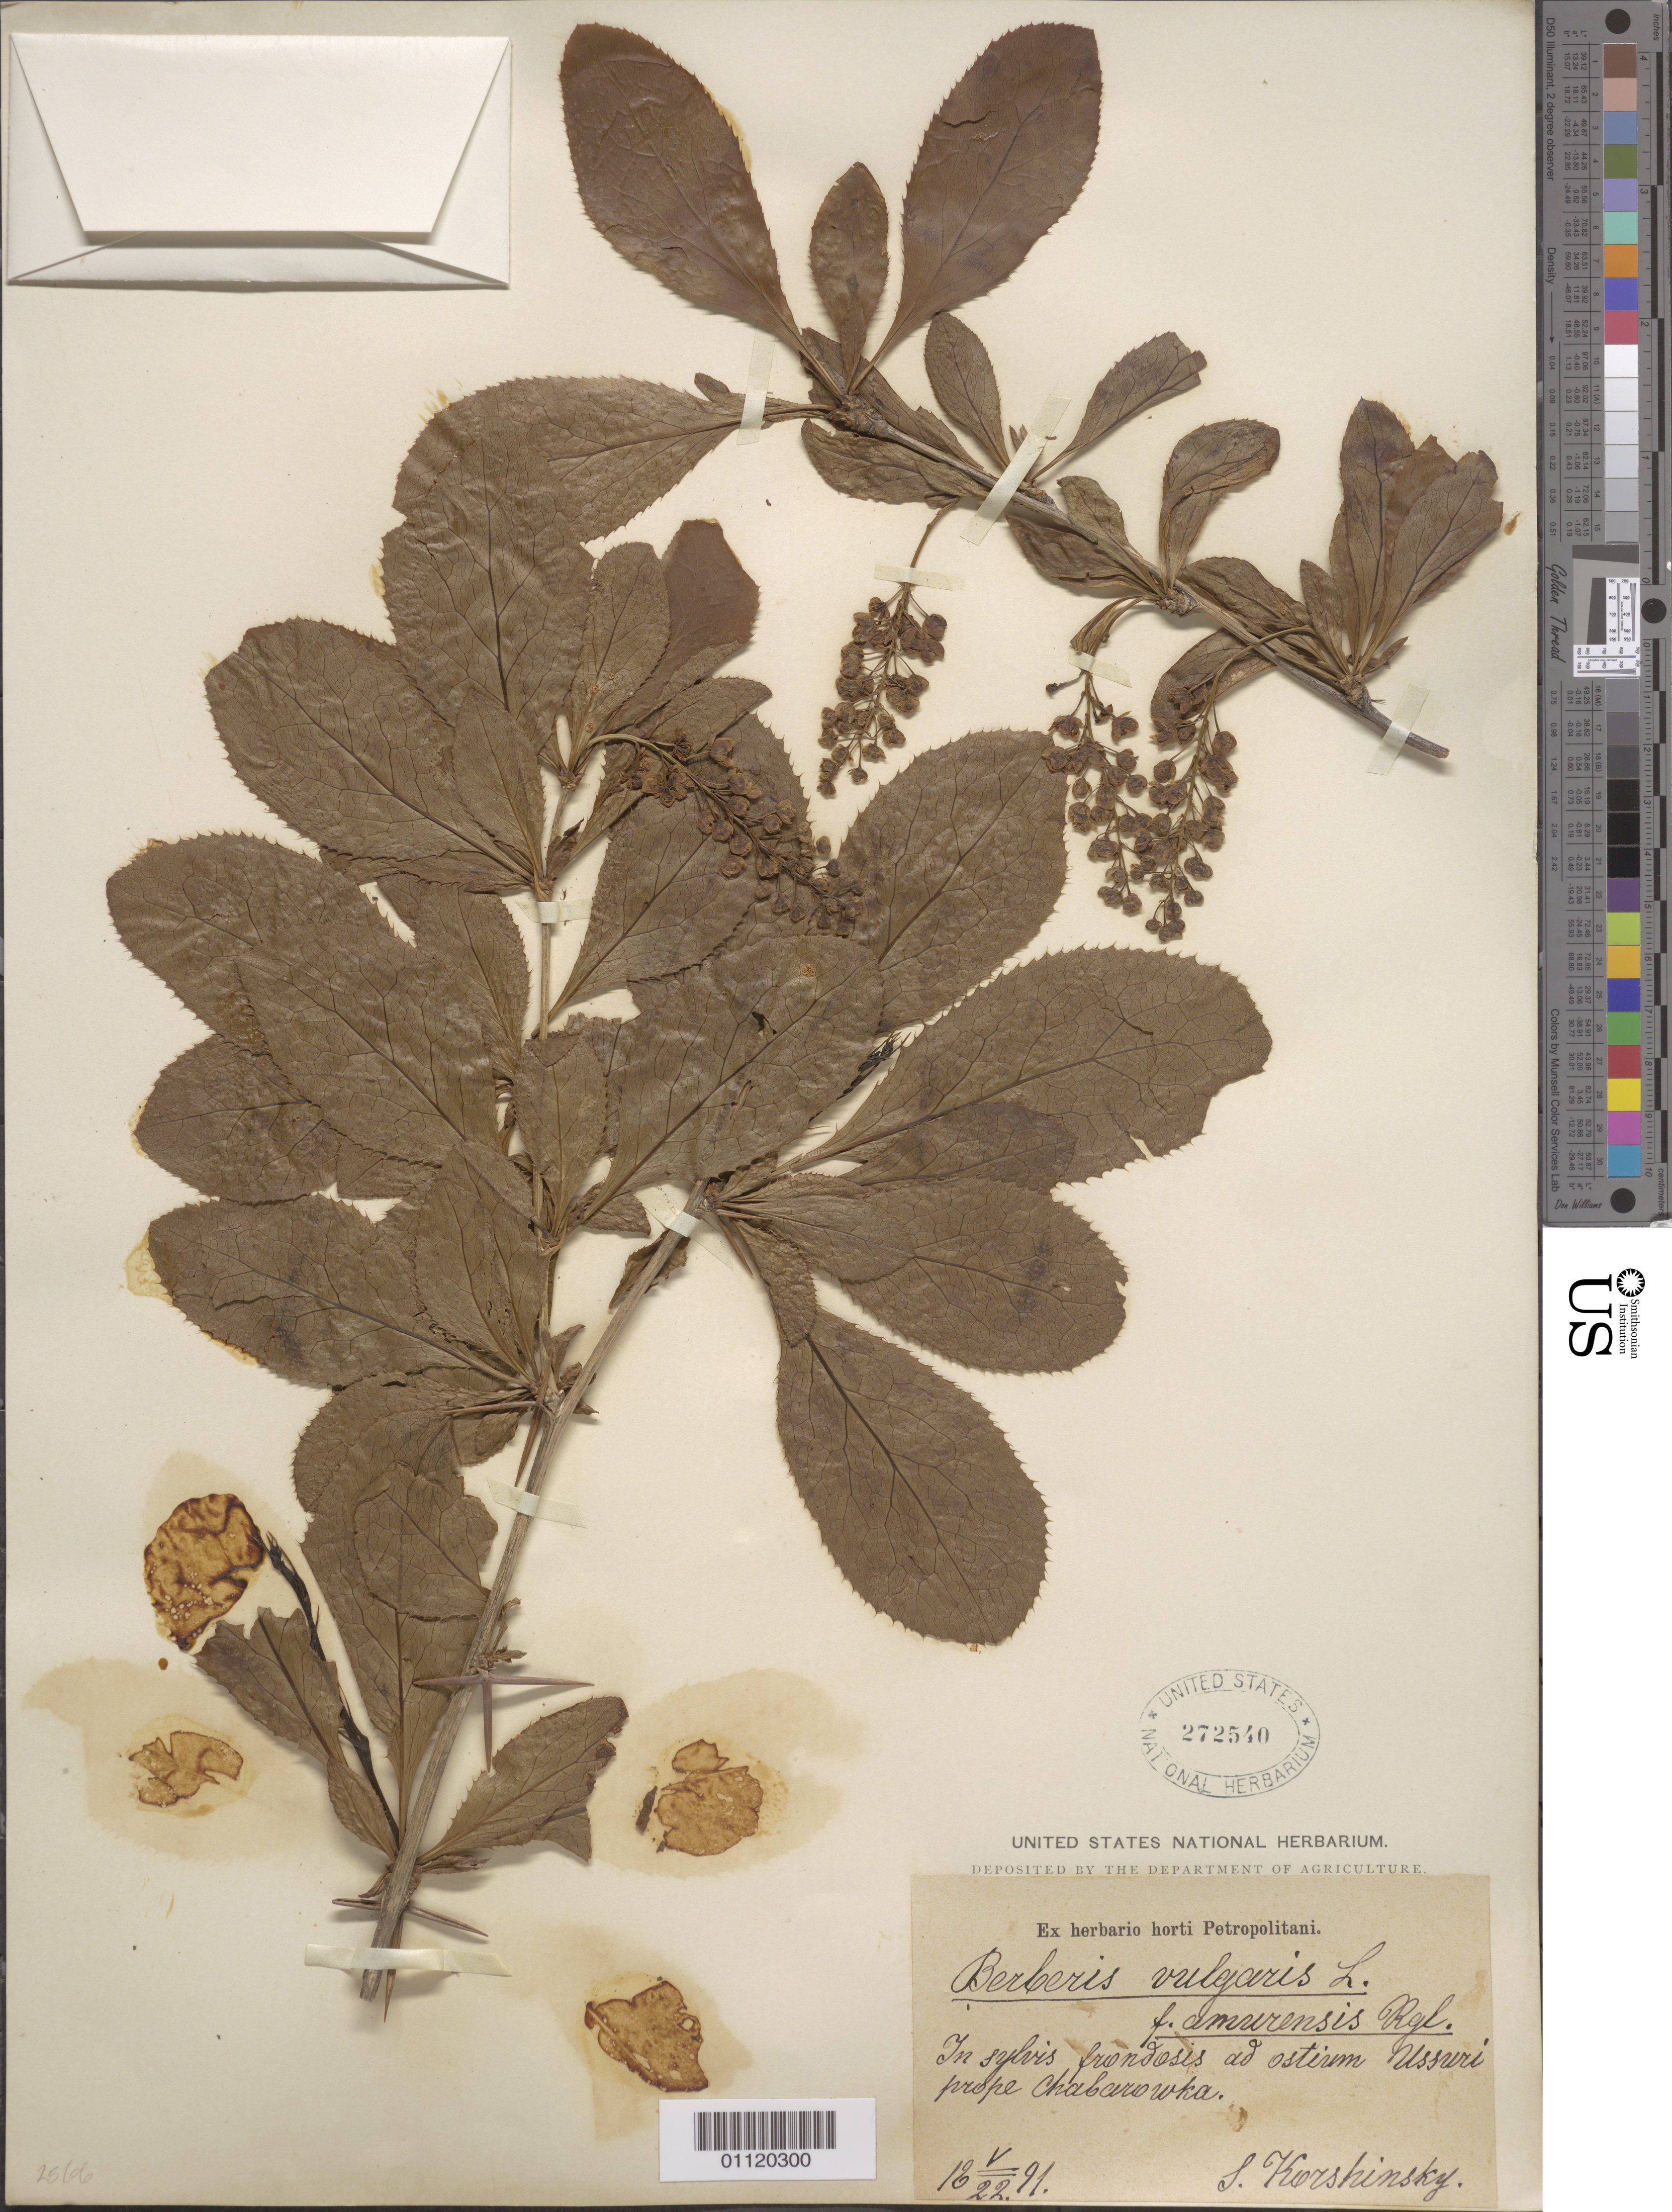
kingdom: Plantae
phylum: Tracheophyta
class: Magnoliopsida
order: Ranunculales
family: Berberidaceae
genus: Berberis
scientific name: Berberis vulgaris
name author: L.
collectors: S. I. Korshinsky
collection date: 1891-05-22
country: Ukraine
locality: At the entrance to Ussuri, near Chabarowka/Chabarovka.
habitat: In leafy forest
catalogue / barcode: US 272540